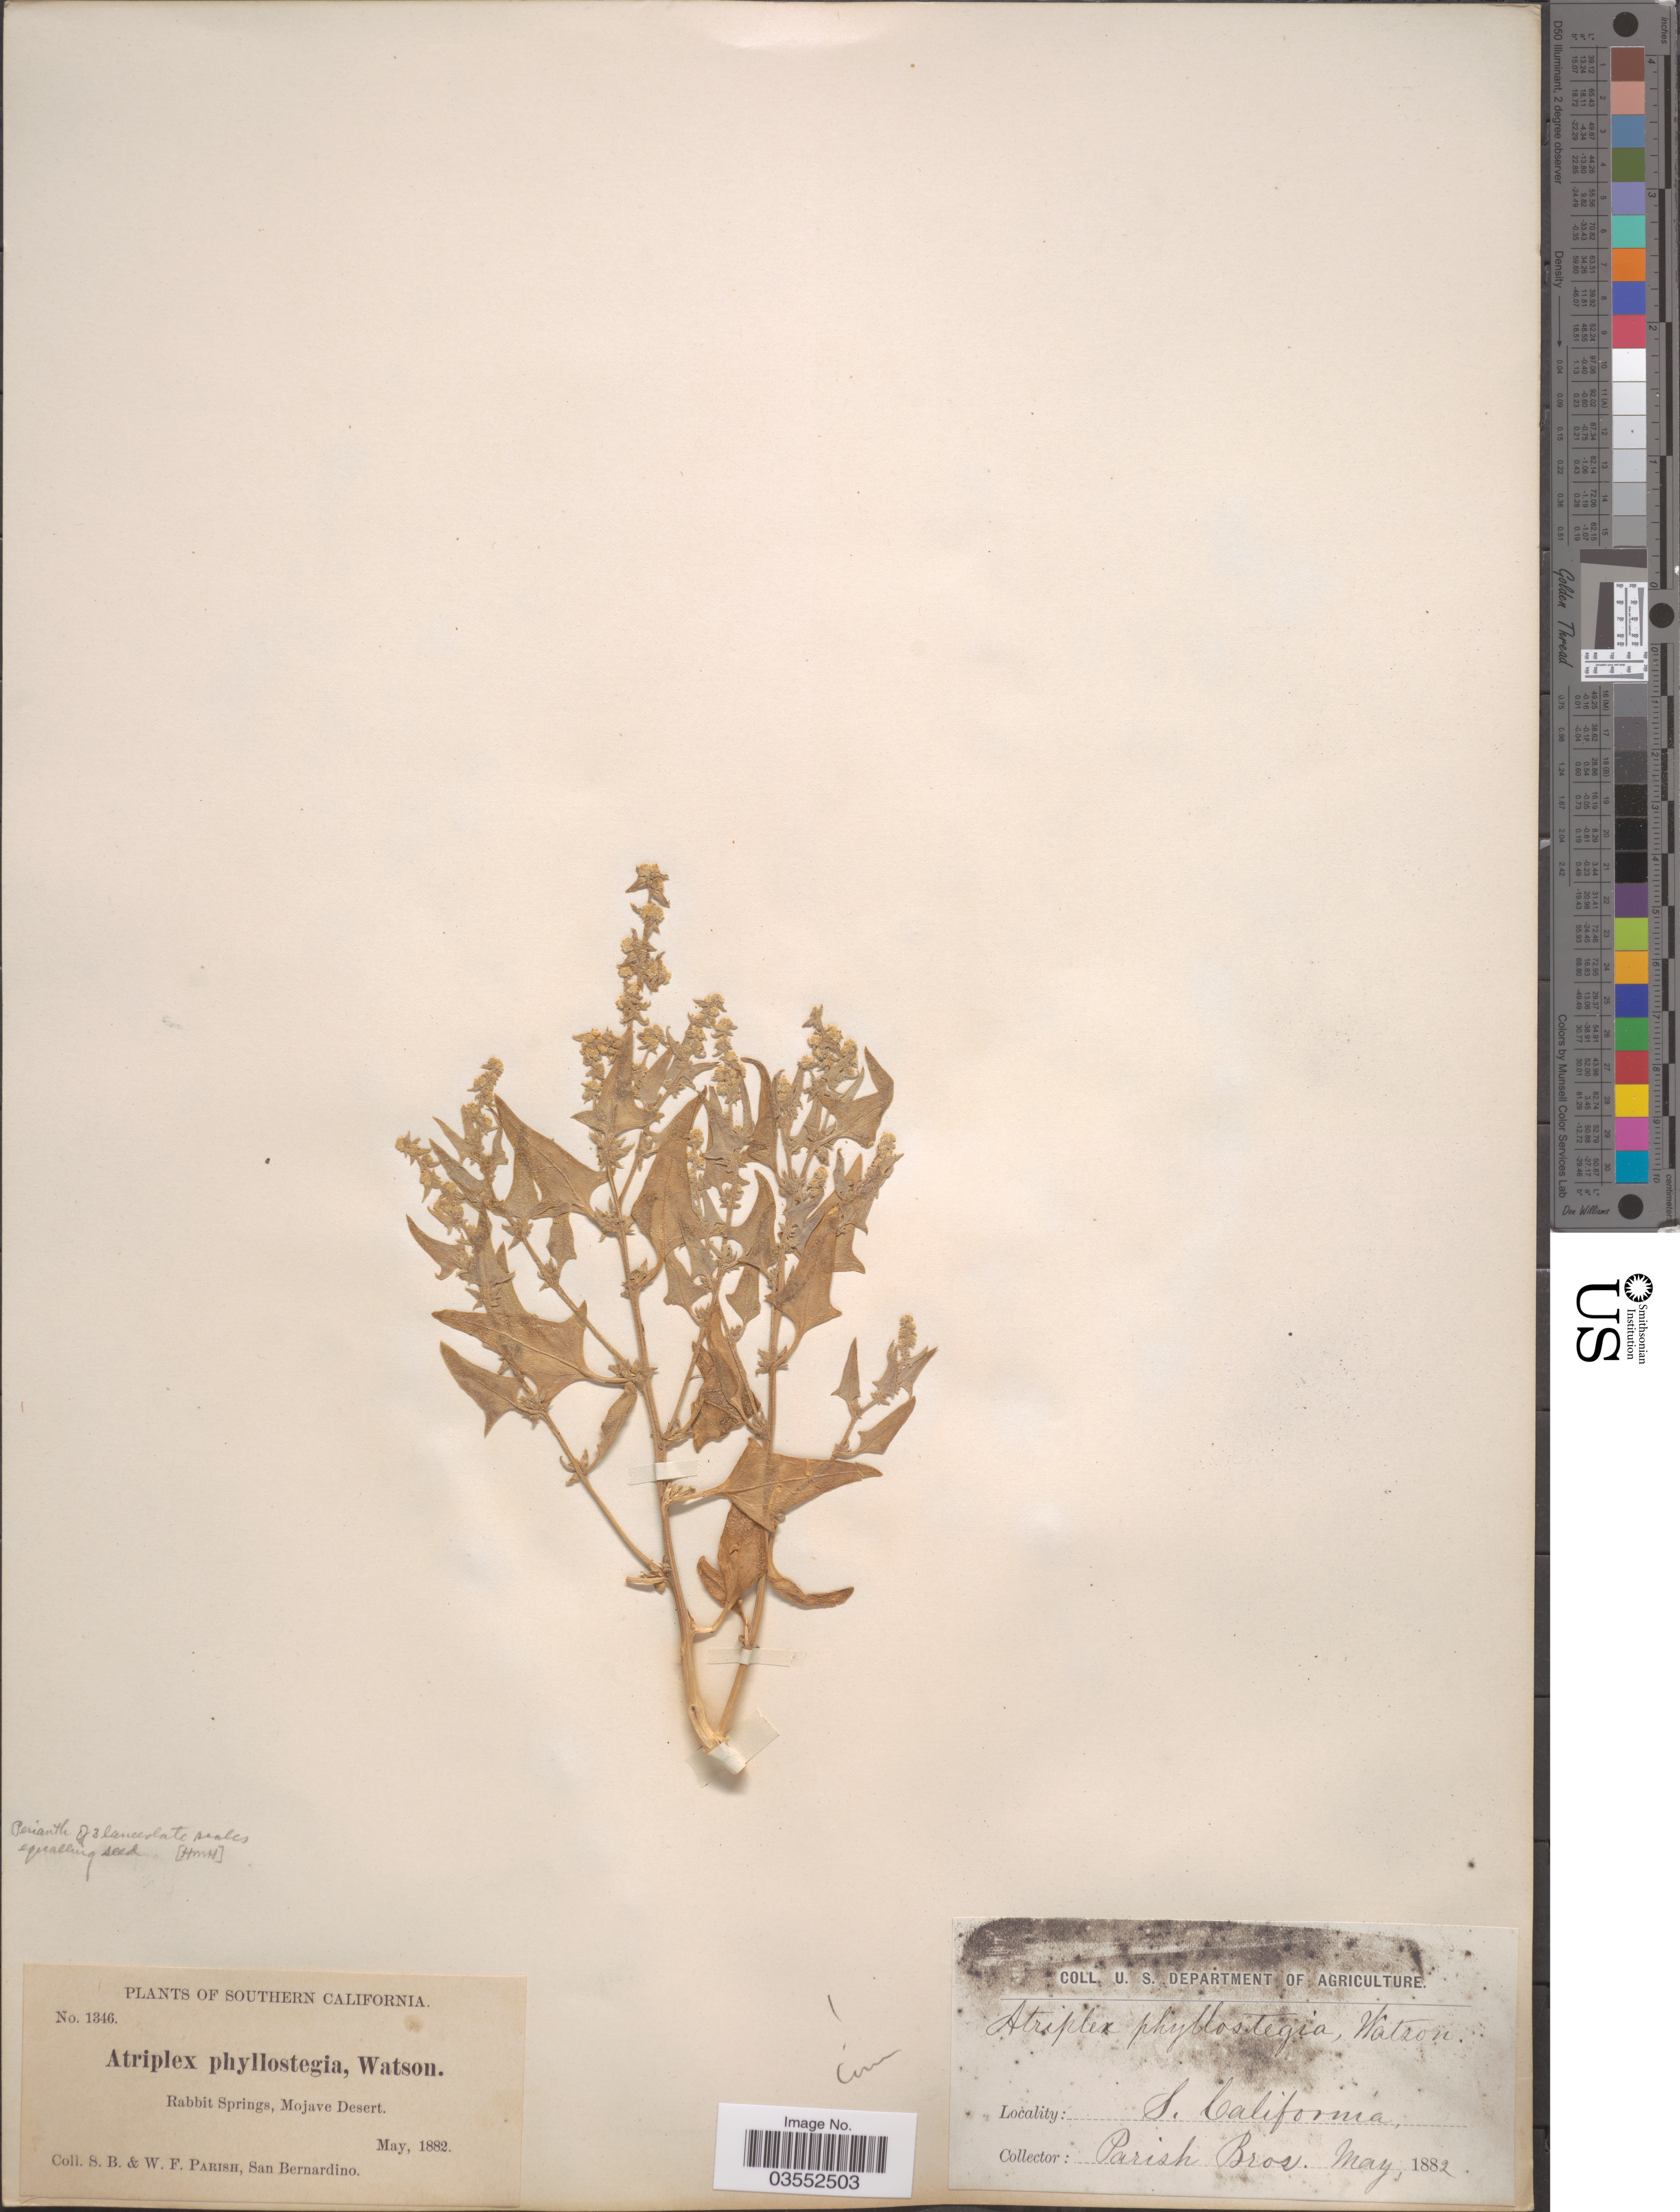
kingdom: Plantae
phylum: Tracheophyta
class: Magnoliopsida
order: Caryophyllales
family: Amaranthaceae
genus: Atriplex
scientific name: Atriplex phyllostegia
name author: (Torr. ex S. Watson) S. Watson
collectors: S. B. Parish & W. F. Parish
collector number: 1346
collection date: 1882-05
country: United States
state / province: California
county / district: San Bernardino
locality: Southern California. Rabbit Springs, Mojave Desert.